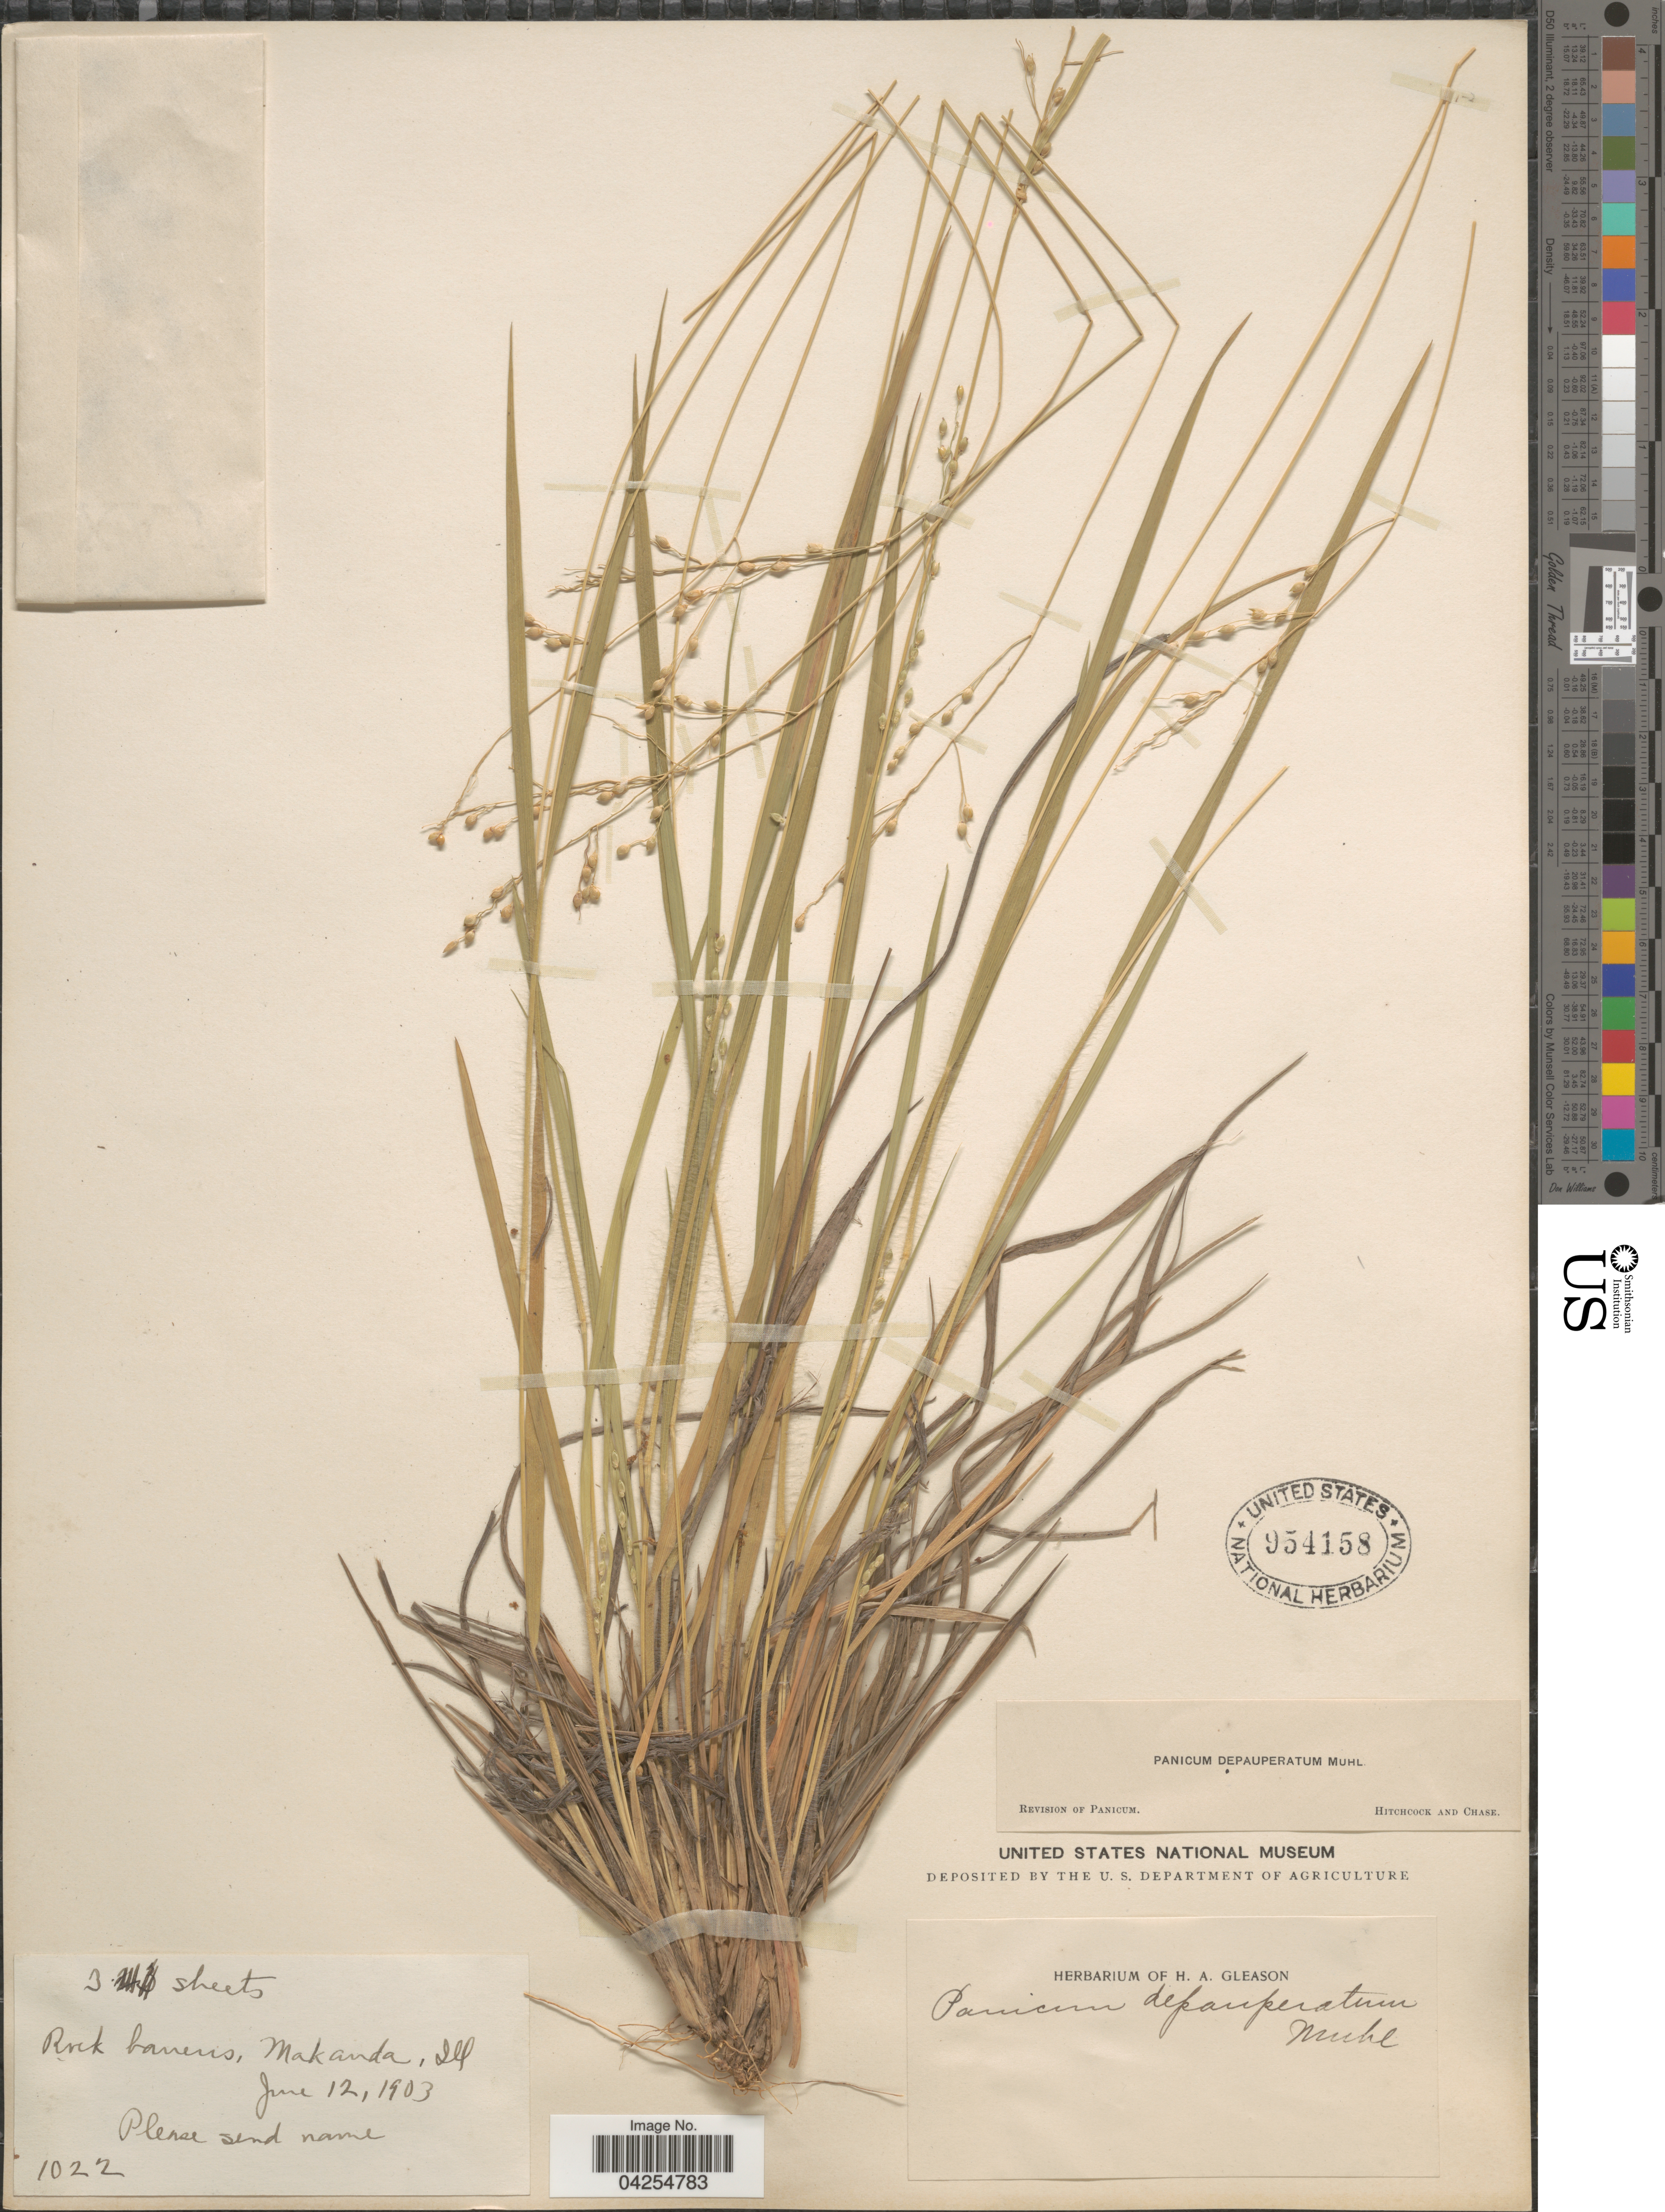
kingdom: Plantae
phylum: Tracheophyta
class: Liliopsida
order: Poales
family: Poaceae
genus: Dichanthelium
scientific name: Dichanthelium depauperatum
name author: (Muhl.) Gould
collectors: Ex herb. H. A. Gleason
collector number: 1022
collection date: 1903-06-12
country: United States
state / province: Illinois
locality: Makanda.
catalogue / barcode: US 954158